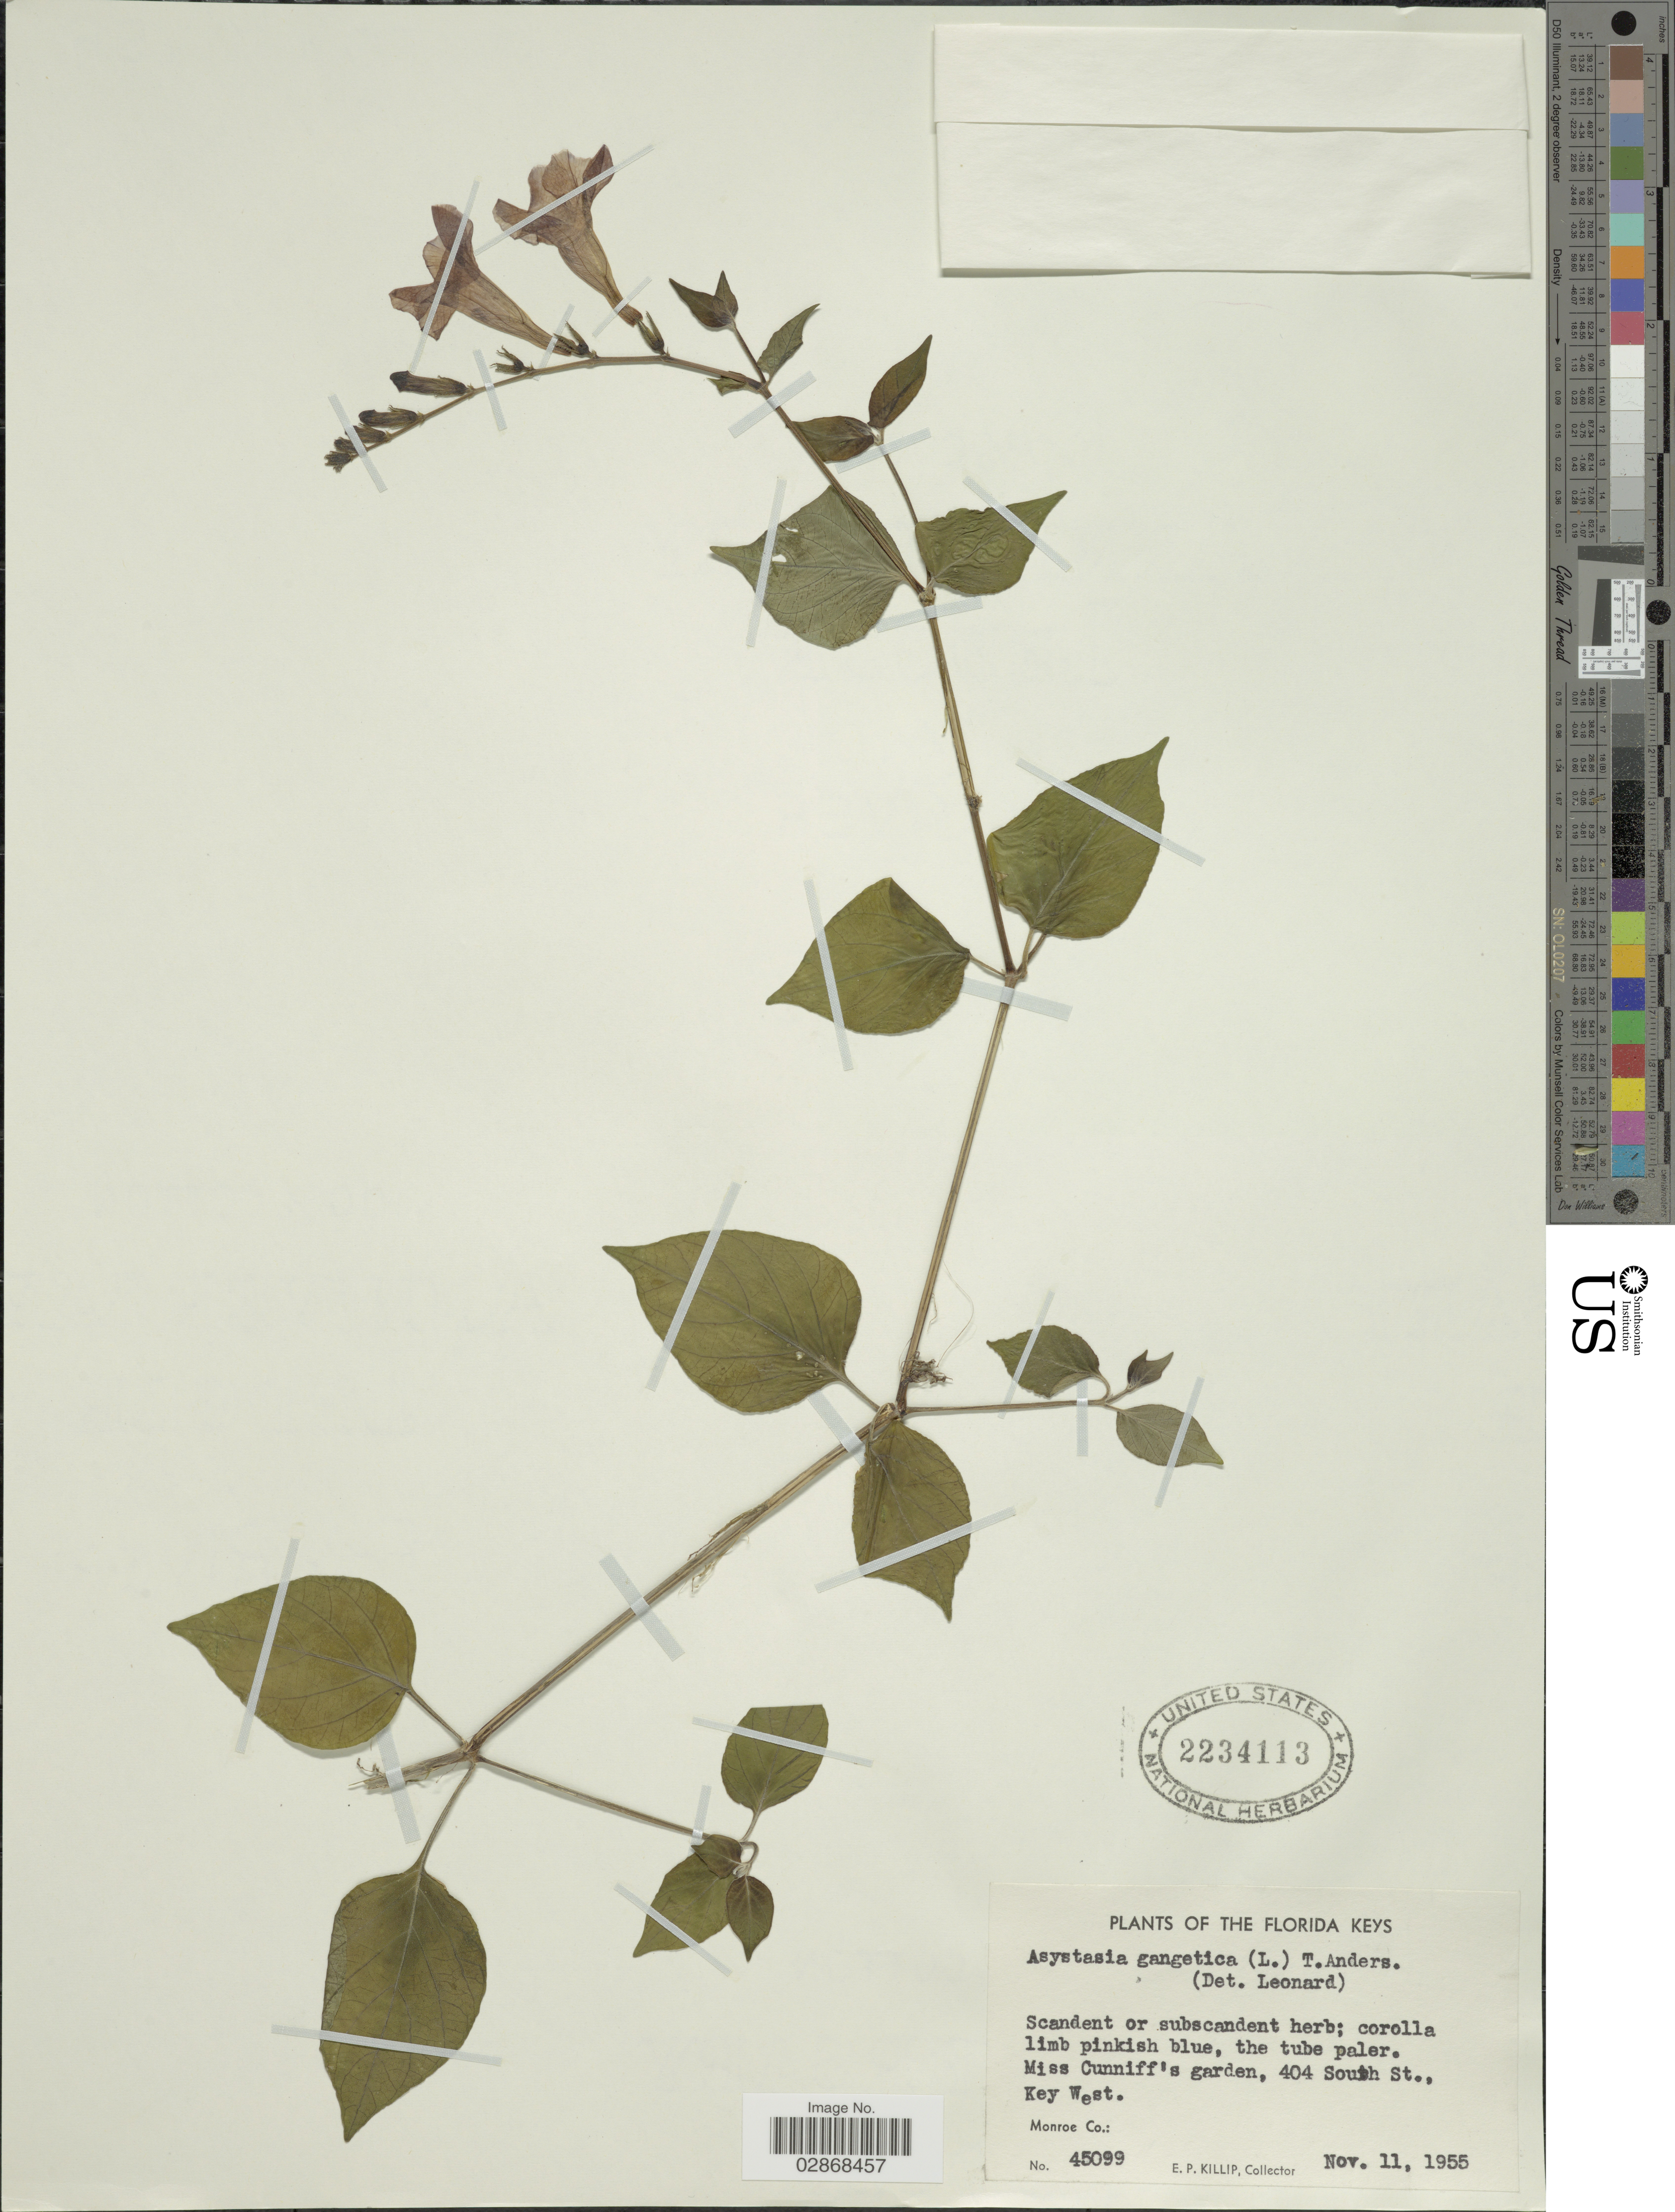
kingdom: Plantae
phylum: Tracheophyta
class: Magnoliopsida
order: Lamiales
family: Acanthaceae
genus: Asystasia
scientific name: Asystasia gangetica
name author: (L.) T. Anderson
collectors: E. P. Killip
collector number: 45099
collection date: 1955-11-11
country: United States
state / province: Florida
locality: Florida Keys. Miss Cunnif's garden, 404 South St., Key West. Monroe Co.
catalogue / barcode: US 2234113